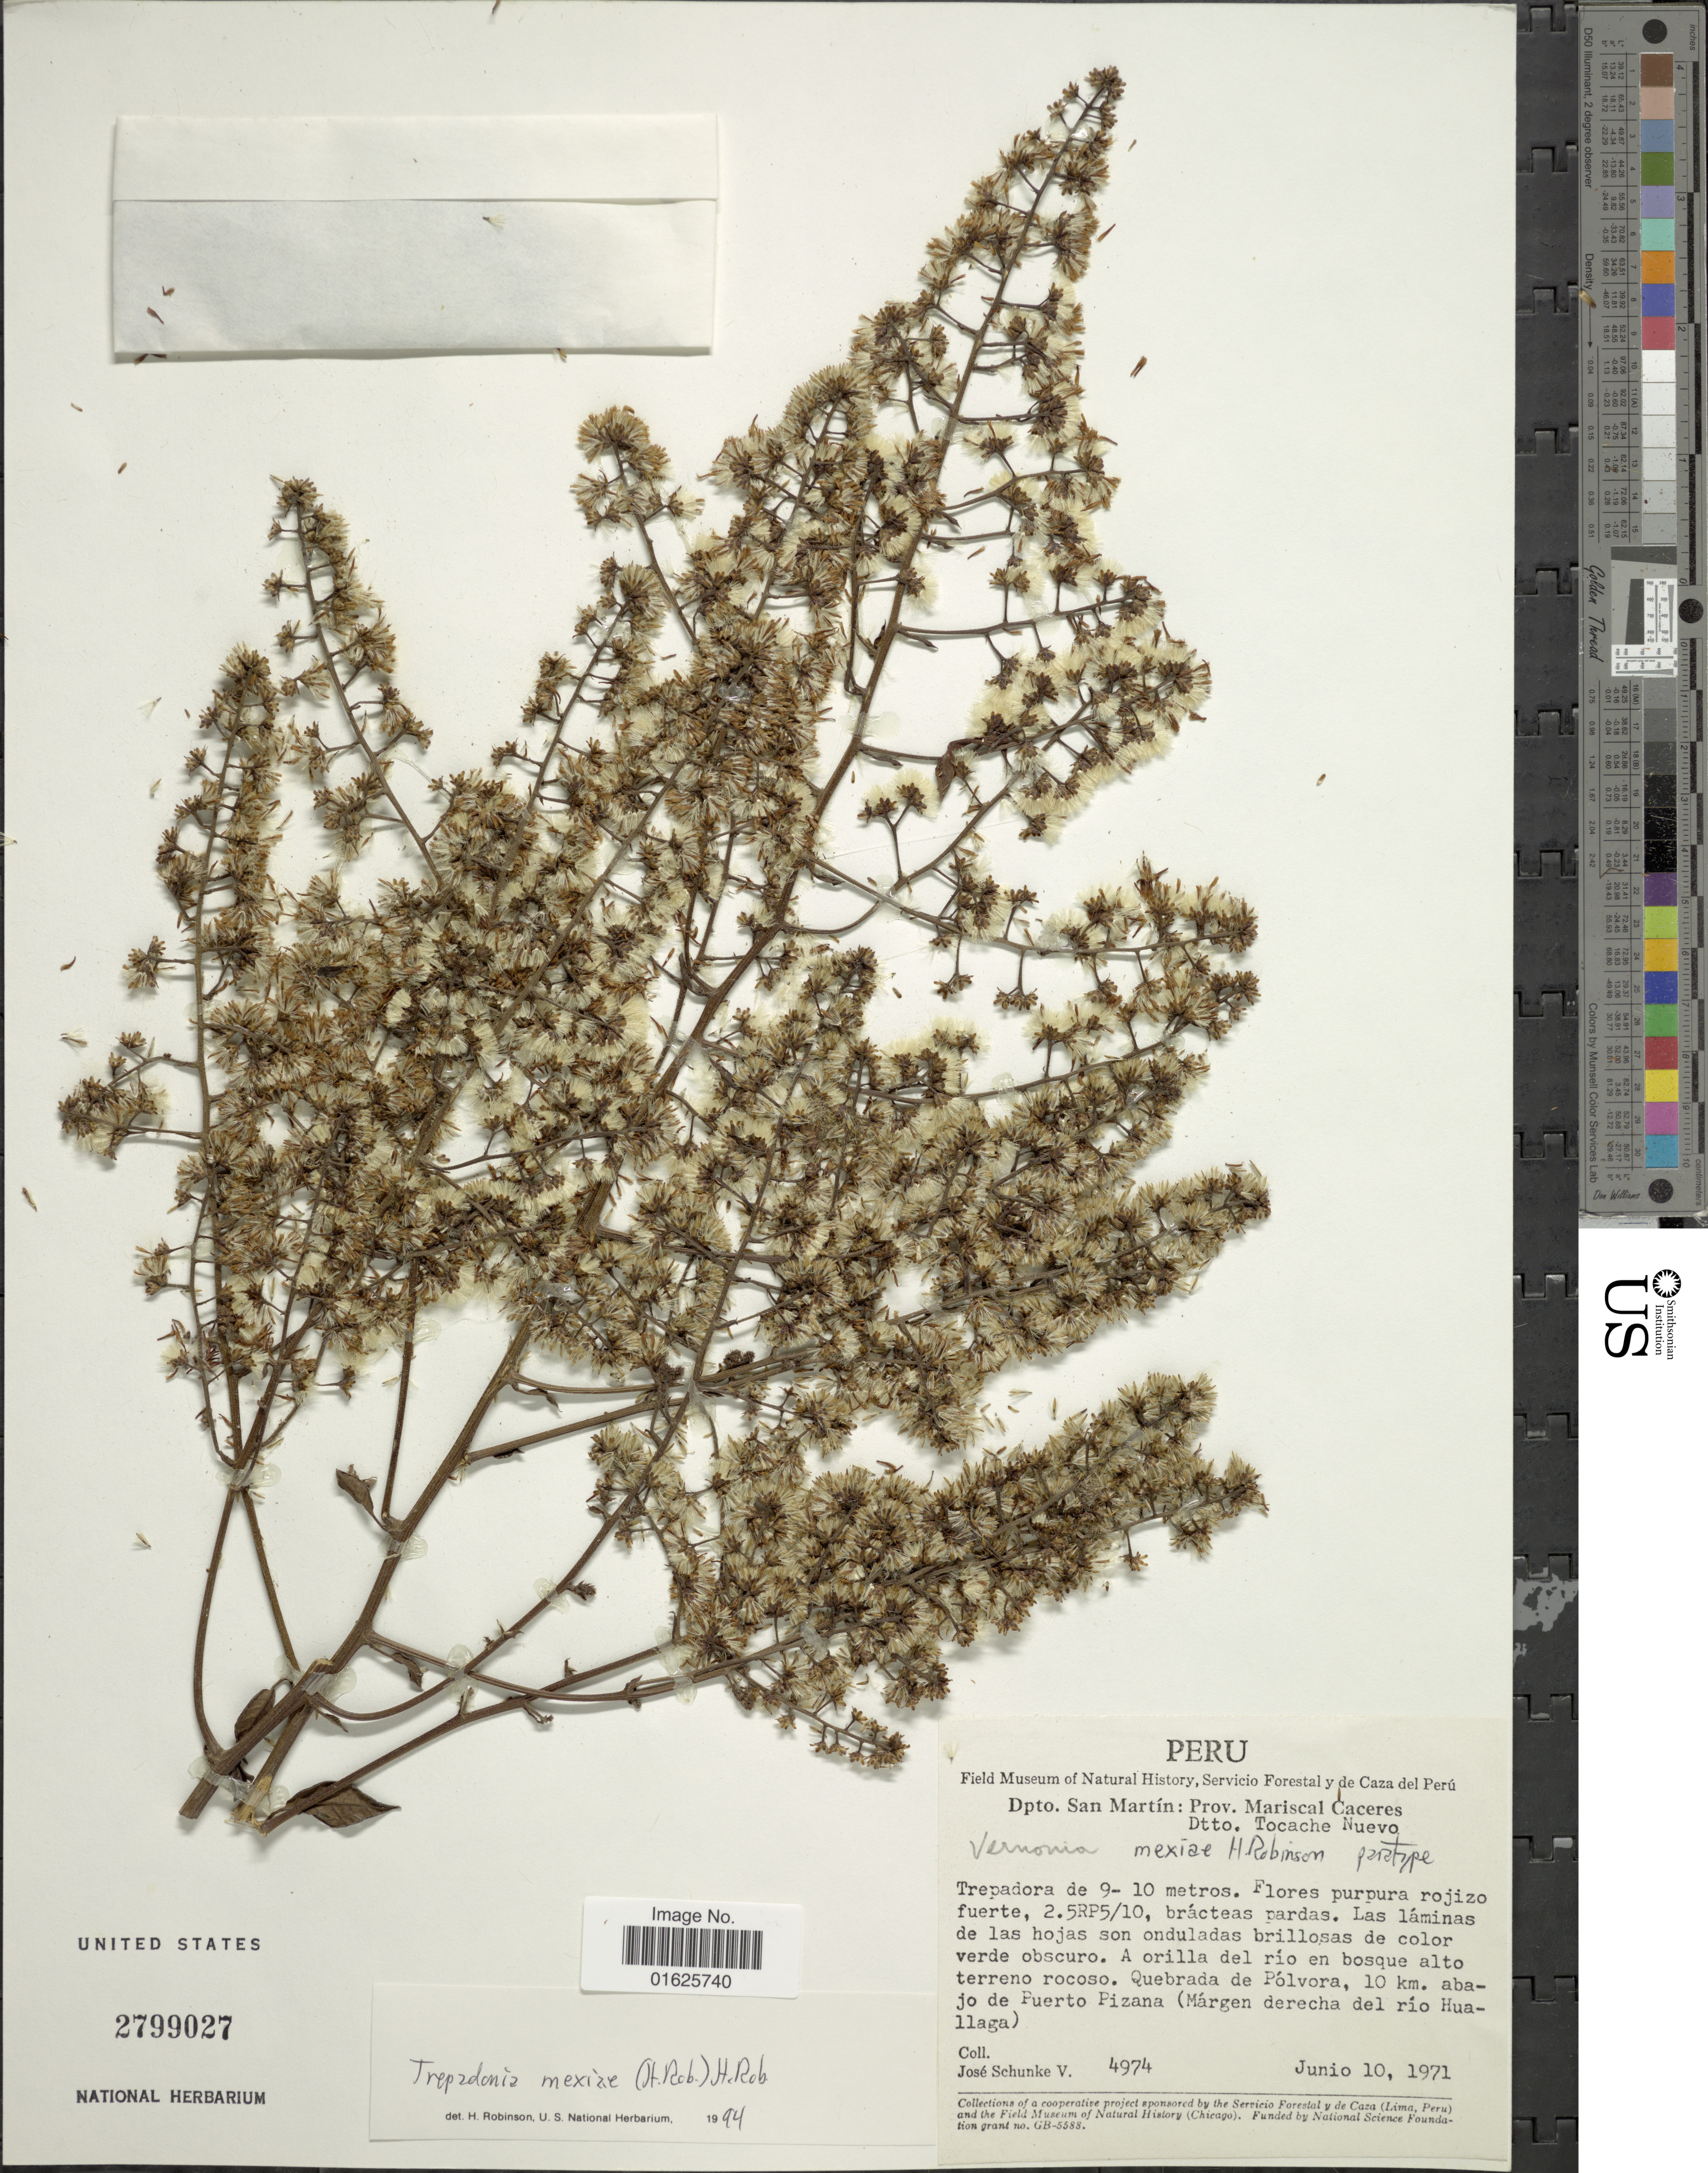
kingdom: Plantae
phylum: Tracheophyta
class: Magnoliopsida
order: Asterales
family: Asteraceae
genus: Trepadonia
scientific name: Trepadonia mexiae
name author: (H. Rob.) H. Rob.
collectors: J. Schunke Vigo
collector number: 4974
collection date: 1971-06-10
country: Peru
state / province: San Martín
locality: Dpto. San Martín: Prov. Marsical Caceres Dtto. Tocache Nuevo, Quebrada de Póvora, 10 km. abajo de Puerto Pizana (Márgen derecha del río Huallaga)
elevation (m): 9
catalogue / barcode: US 2799027